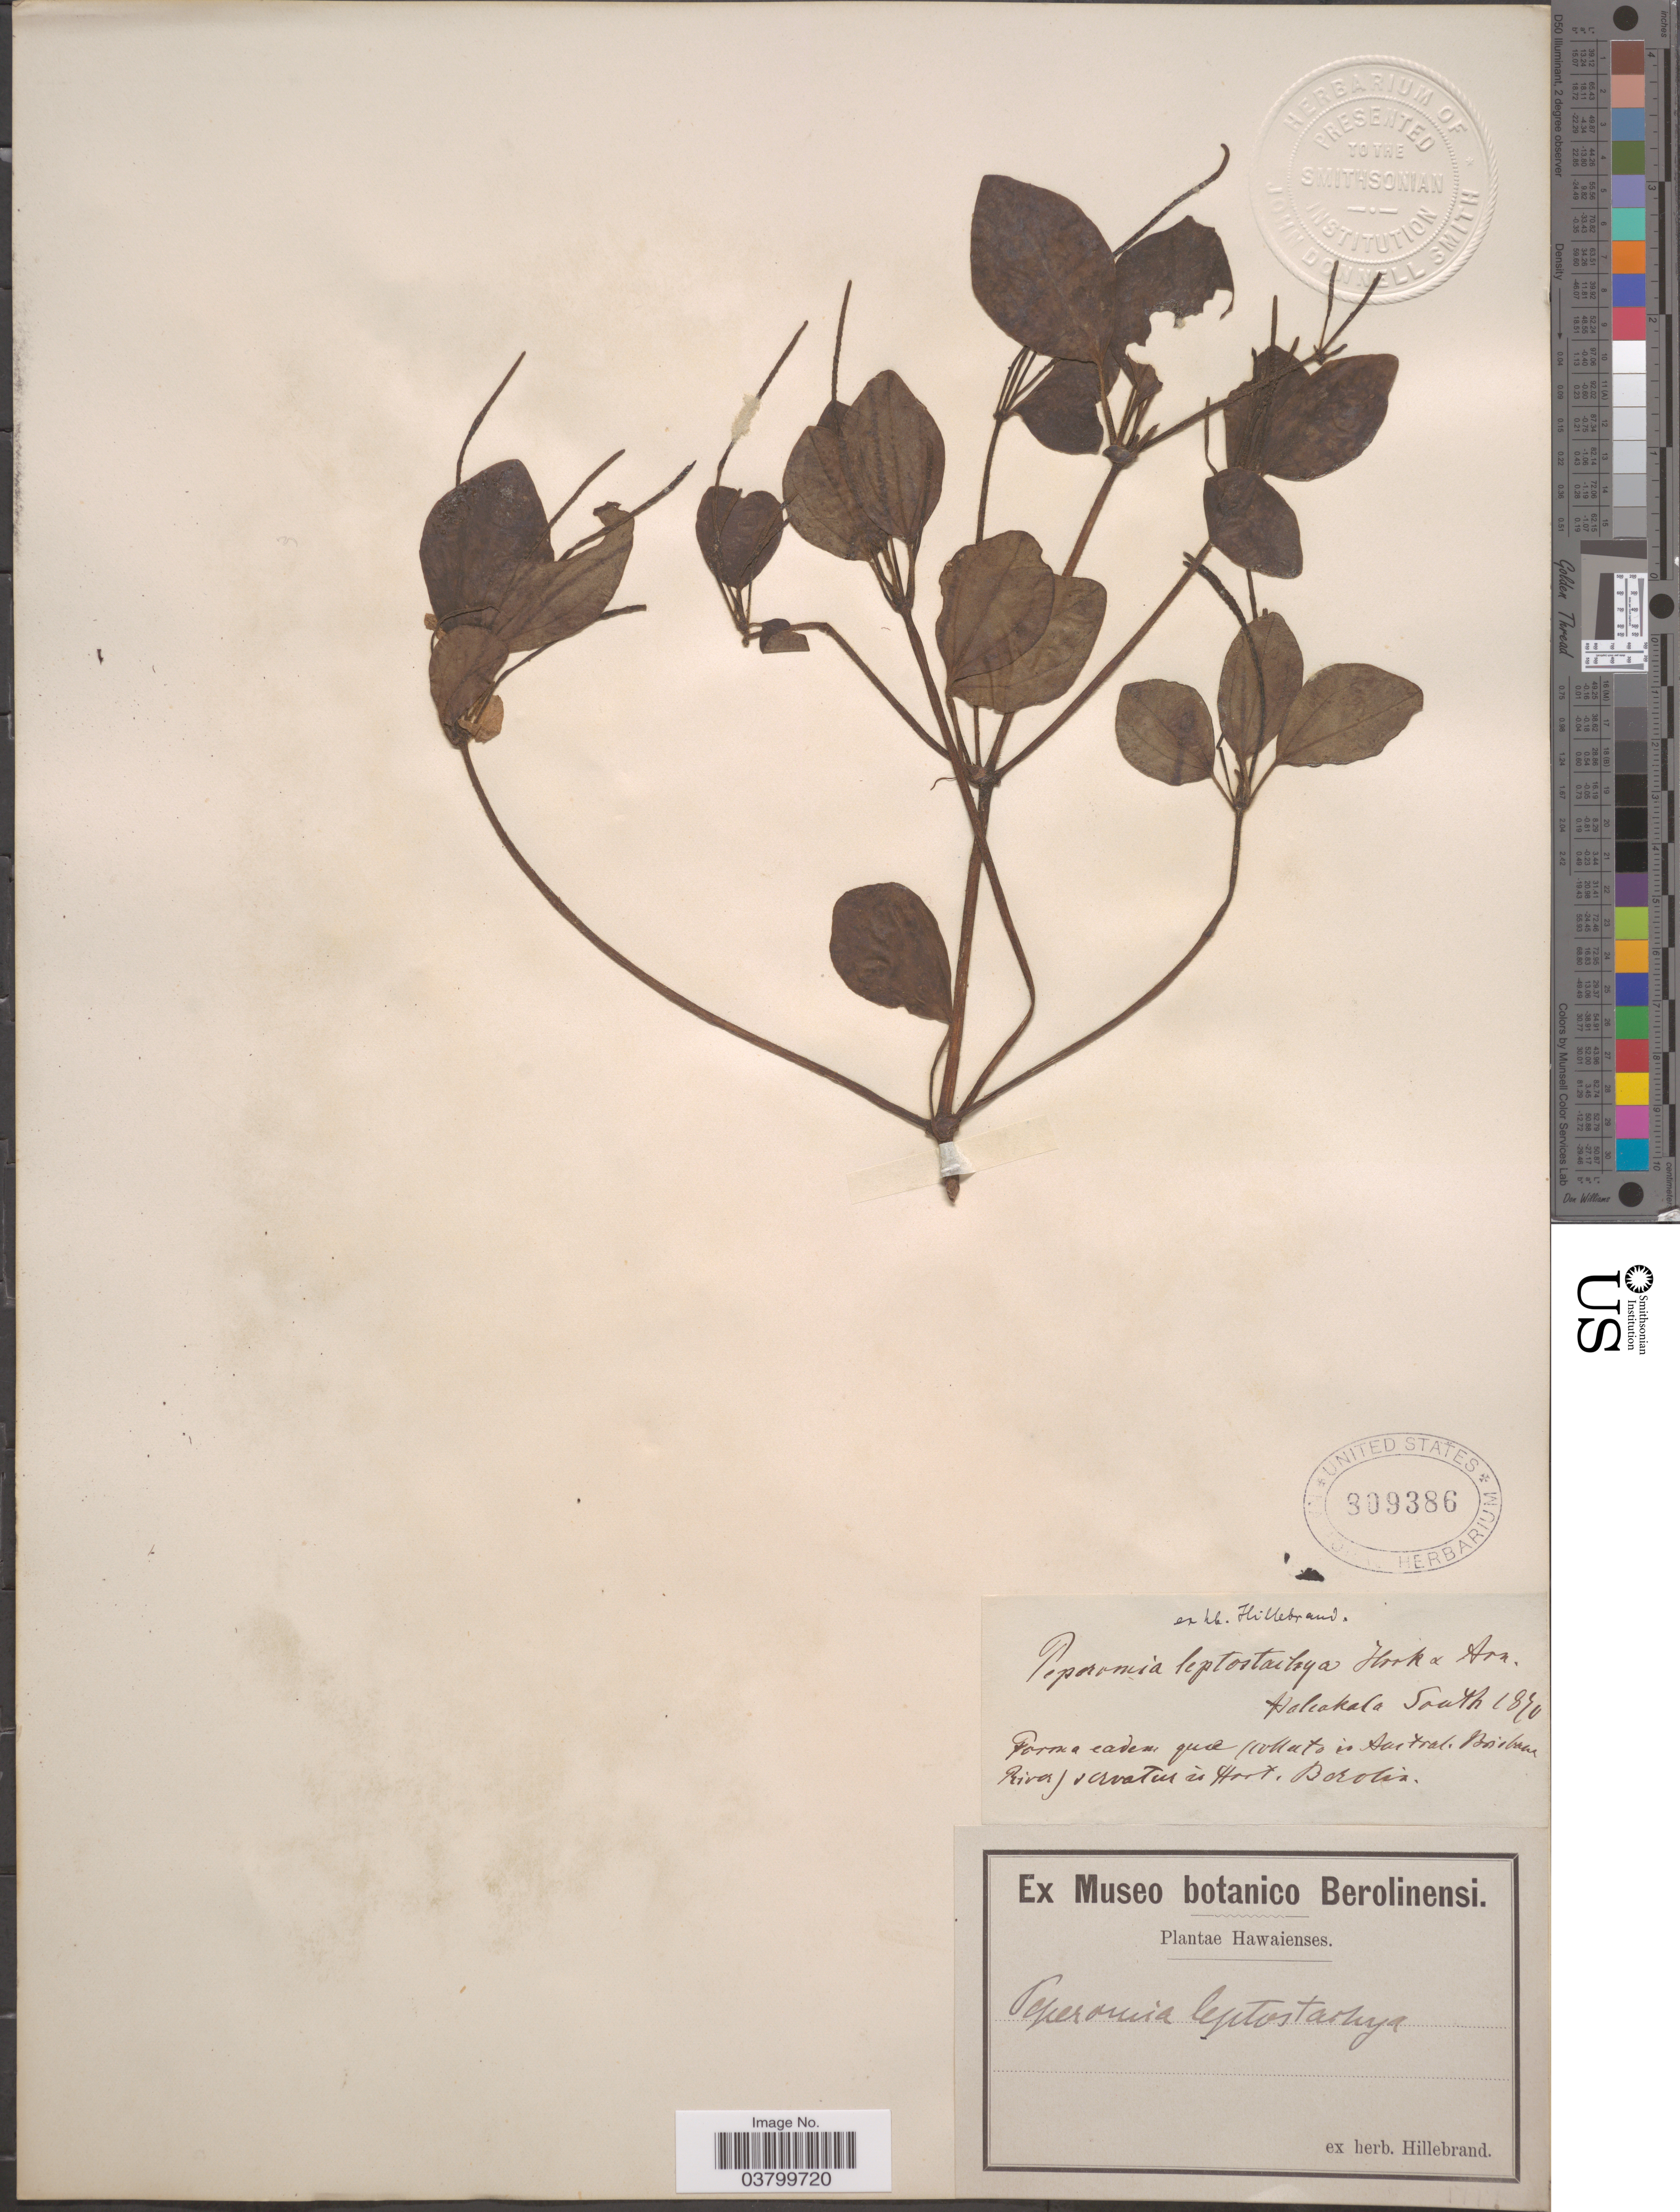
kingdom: Plantae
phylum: Tracheophyta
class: Magnoliopsida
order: Piperales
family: Piperaceae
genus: Peperomia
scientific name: Peperomia leptostachya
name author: Hook. & Arn.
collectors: W. Hillebrand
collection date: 1870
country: United States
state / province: Hawaii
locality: Haleakala South.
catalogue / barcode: US 809386